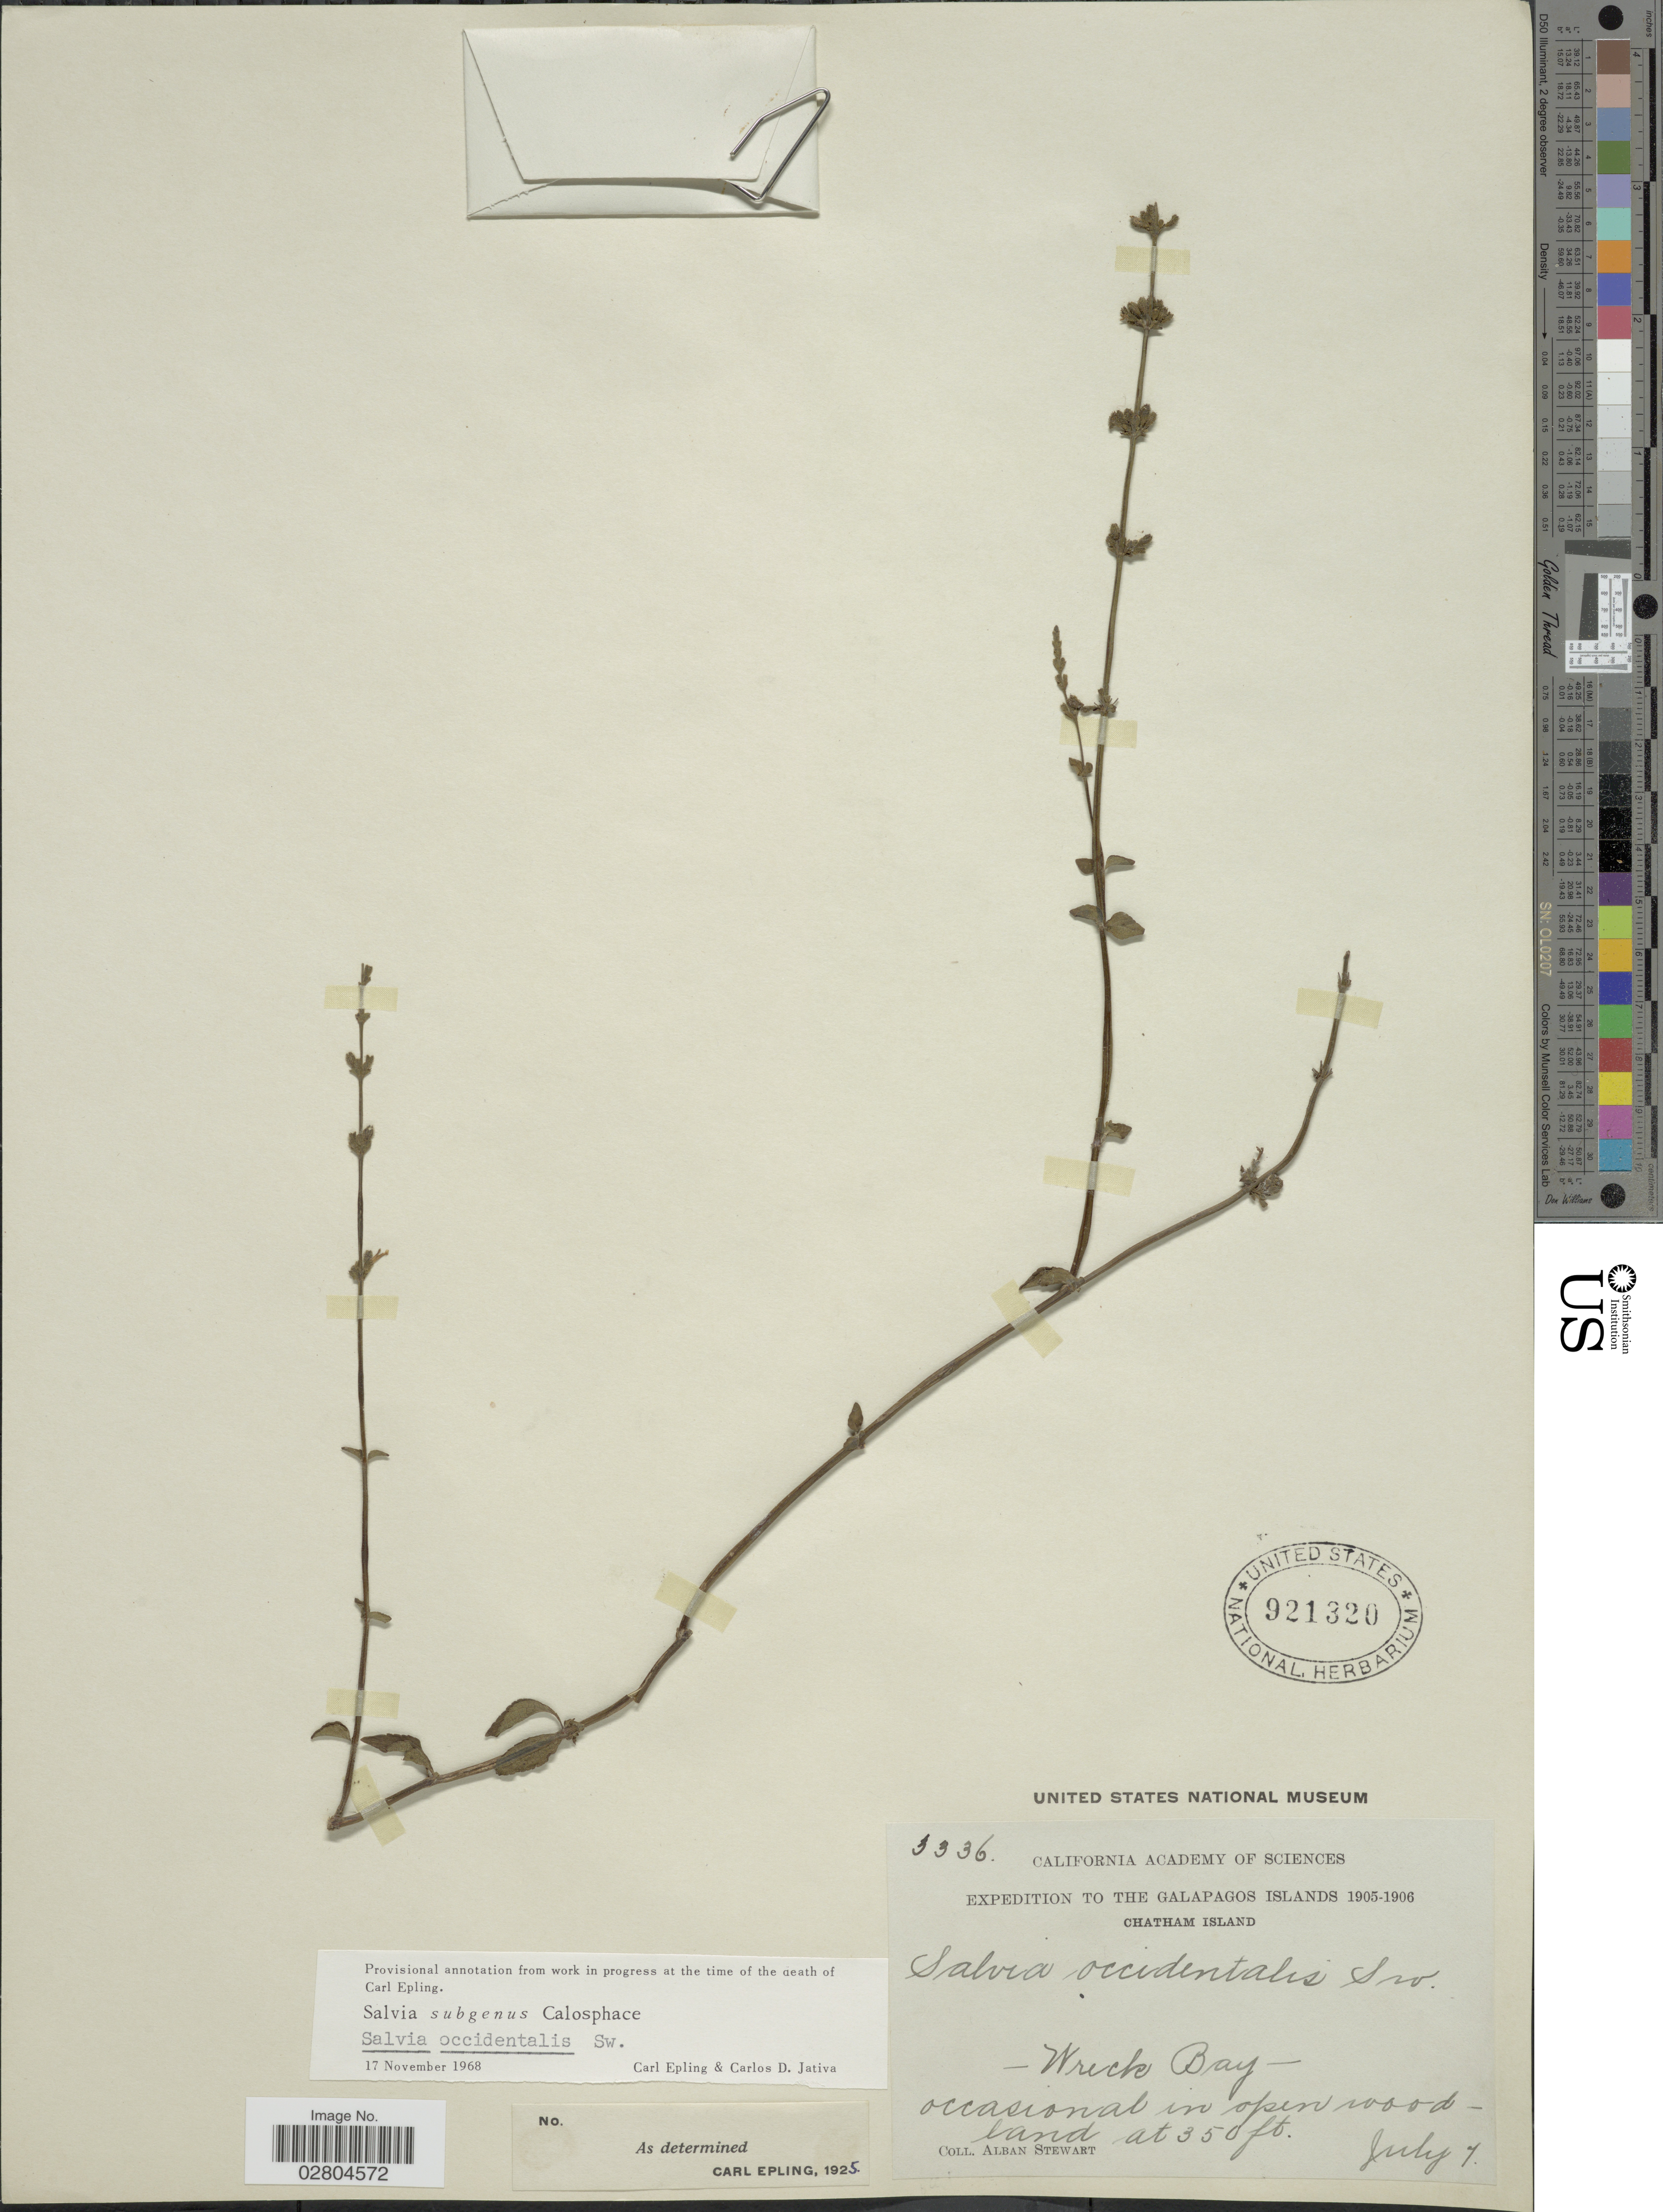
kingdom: Plantae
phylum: Tracheophyta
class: Magnoliopsida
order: Lamiales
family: Lamiaceae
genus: Salvia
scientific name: Salvia occidentalis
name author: Sw.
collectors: A. Stewart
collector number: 3336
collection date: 1905-07-07/1906-07-07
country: Ecuador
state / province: Colón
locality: The Galapagos Islands. Chatham Island. Wreck Bay.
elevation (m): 107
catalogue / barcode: US 921320